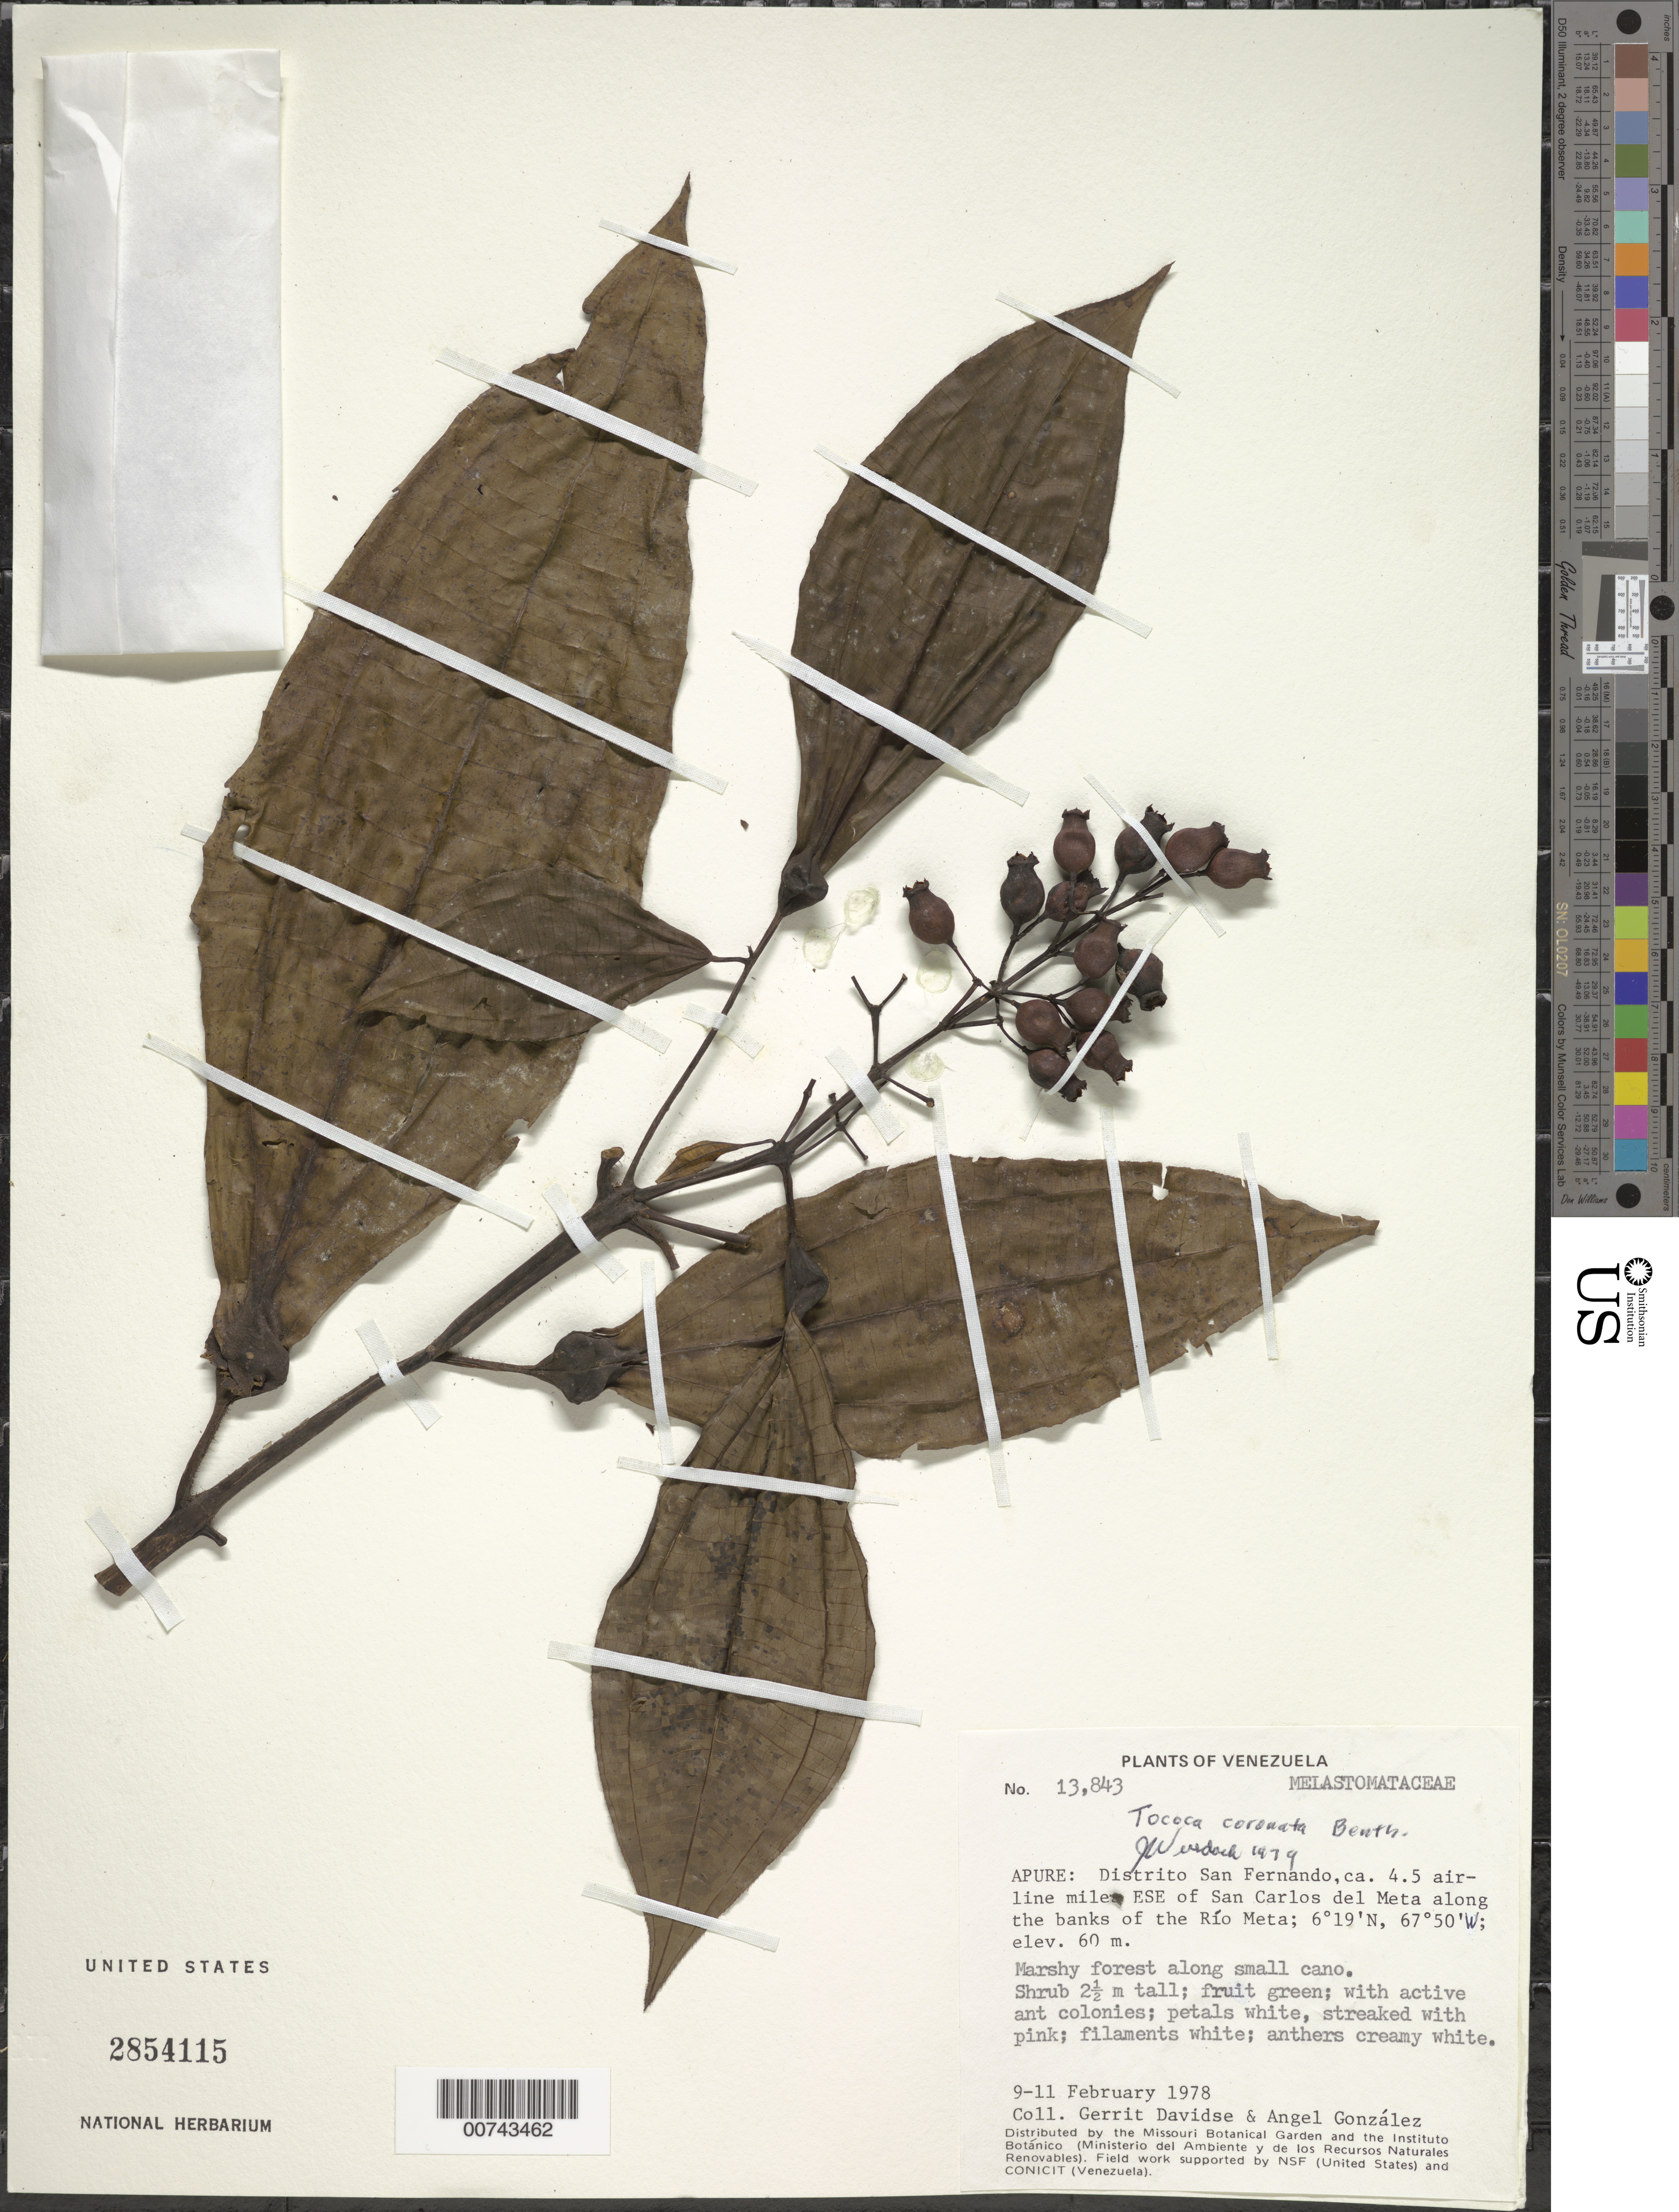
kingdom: Plantae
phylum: Tracheophyta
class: Magnoliopsida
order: Fabales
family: Fabaceae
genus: Cynometra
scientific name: Cynometra bauhiniifolia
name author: Benth.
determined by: Cowan, R. S.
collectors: G. Davidse & A. C. González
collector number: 13808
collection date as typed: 9-Feb-78 to 11-Feb-78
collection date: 1978-02-09/1978-02-11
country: Venezuela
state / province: Amazonas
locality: Dtto. San Fernando, ca. 4.5 airline miles ESE of San Carlos del Meta along the banks of the Río Meta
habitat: Narrow strip of gallery forest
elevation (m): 60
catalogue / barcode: US 2854115